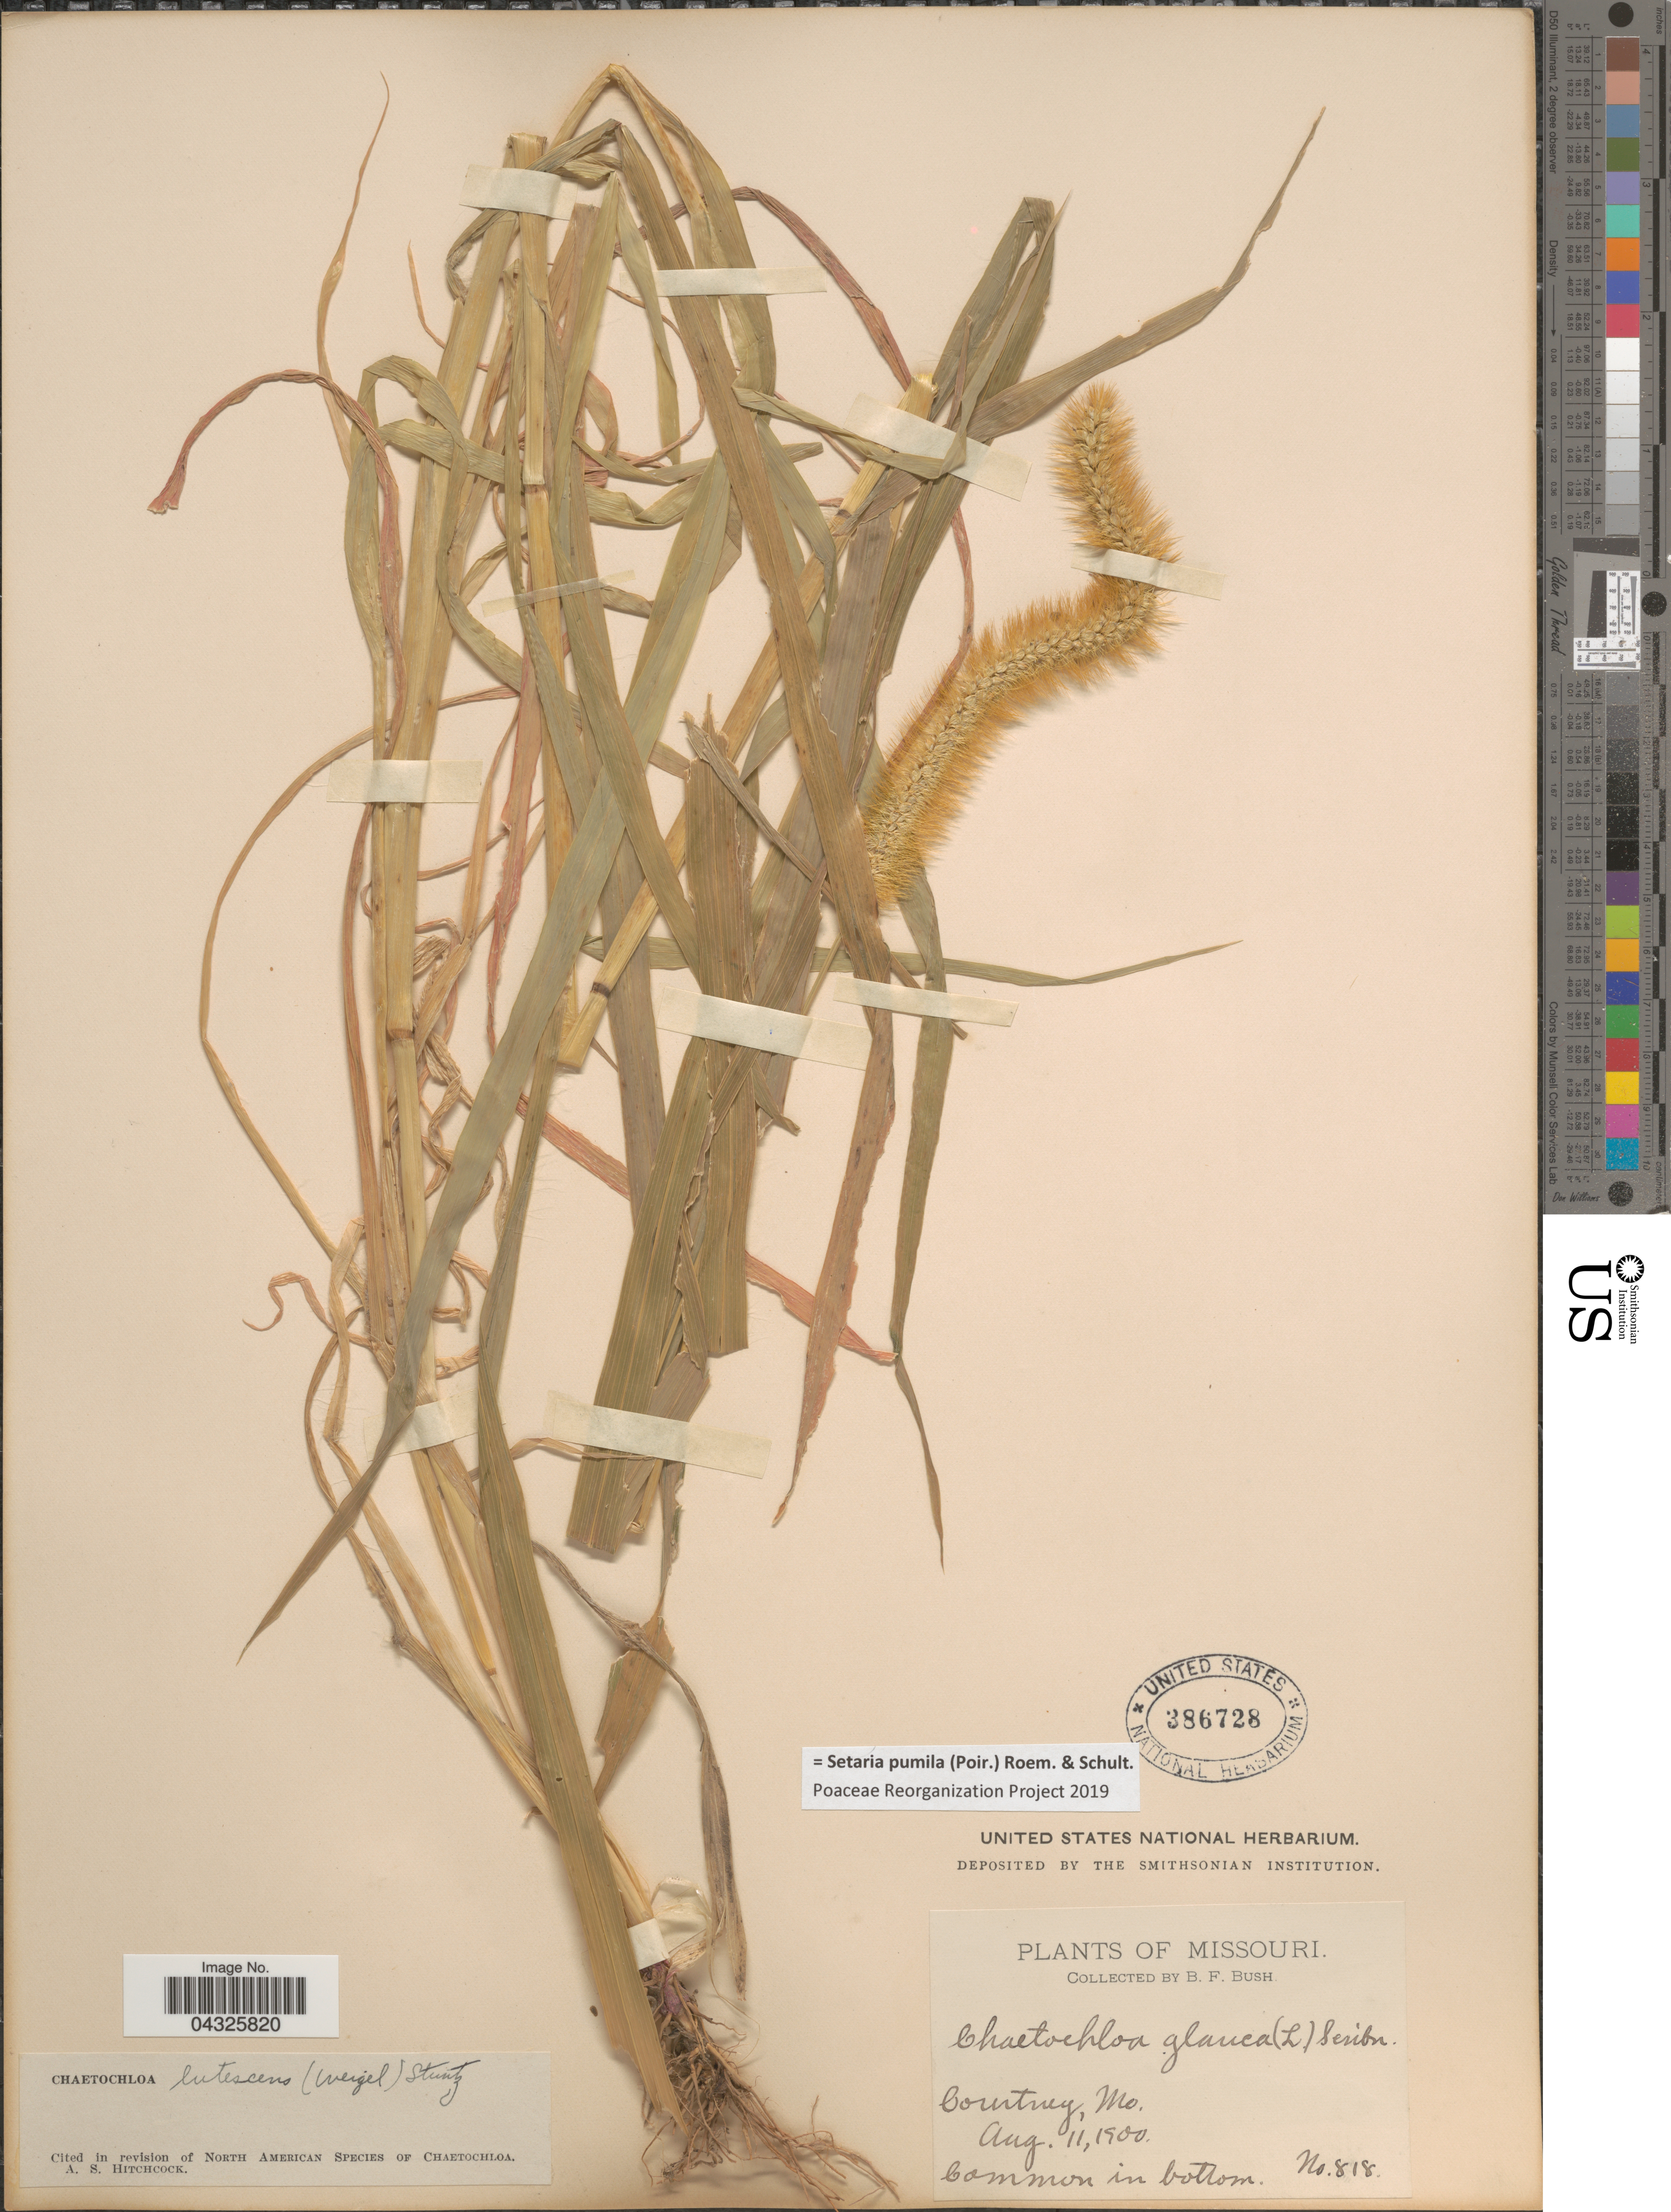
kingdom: Plantae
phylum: Tracheophyta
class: Liliopsida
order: Poales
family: Poaceae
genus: Setaria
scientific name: Setaria pumila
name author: (Poir.) Roem. & Schult.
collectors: B. F. Bush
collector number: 818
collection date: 1900-08-11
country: United States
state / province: Missouri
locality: Courtney.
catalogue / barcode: US 386728